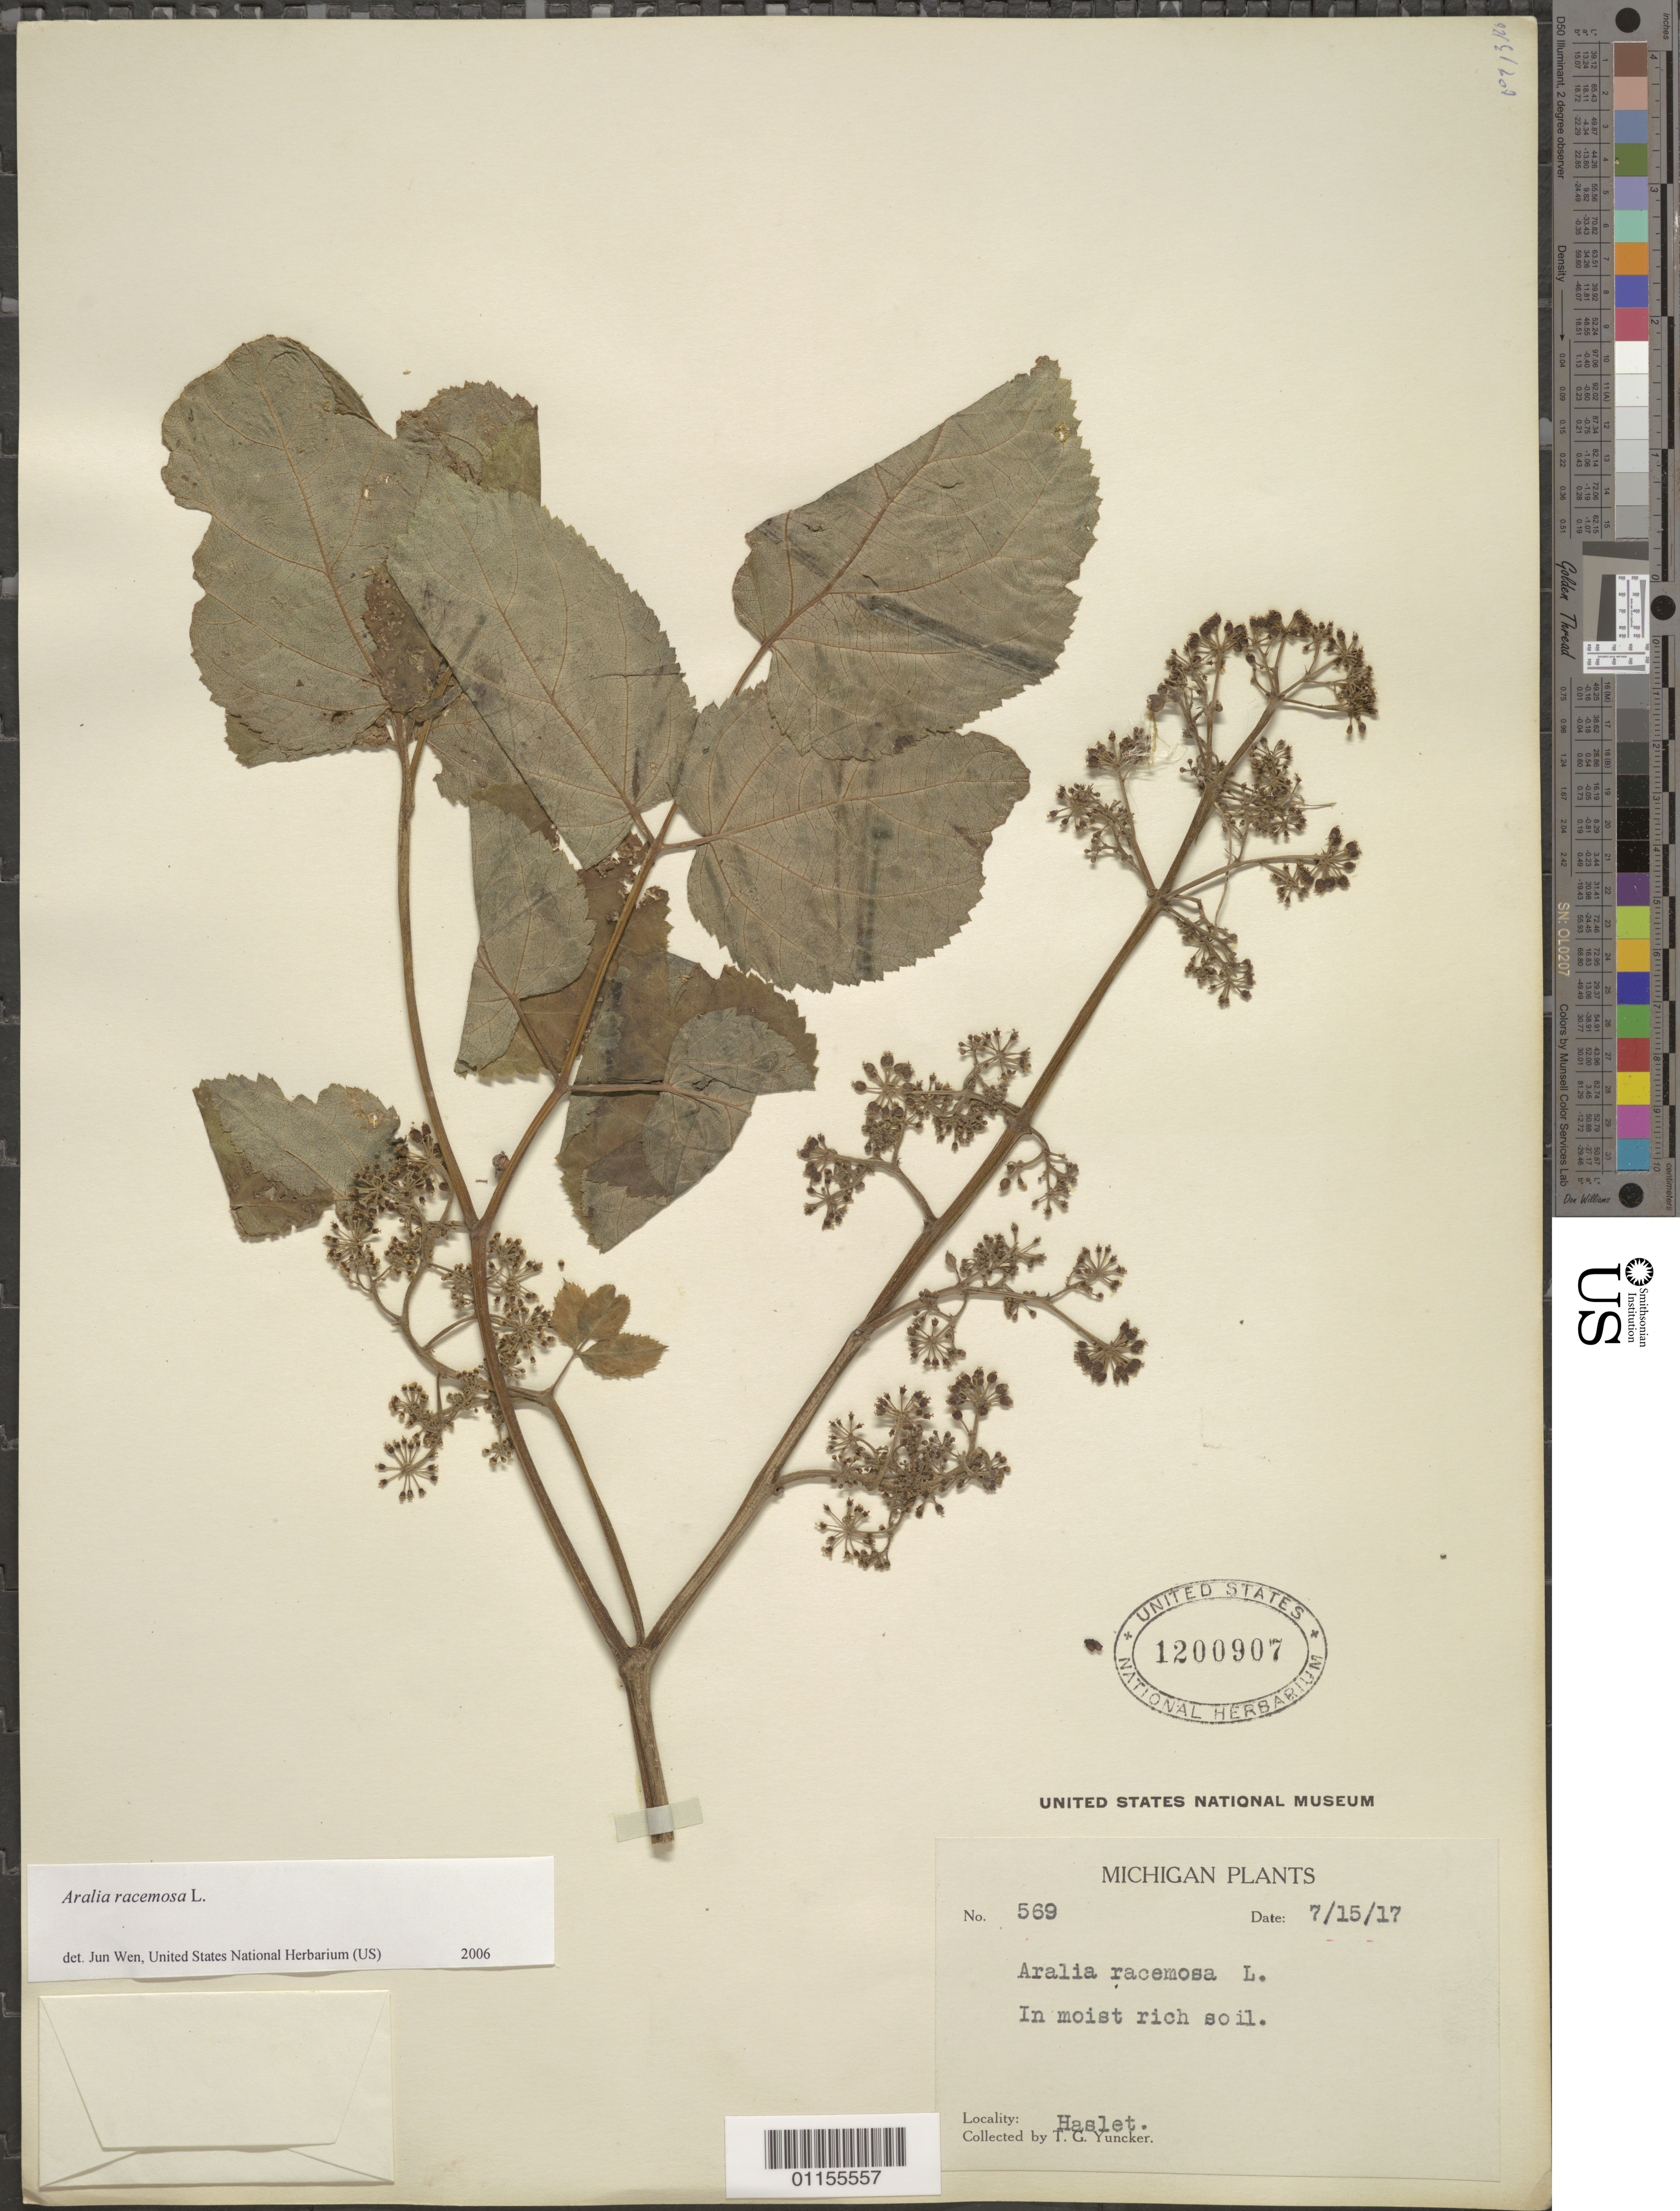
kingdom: Plantae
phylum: Tracheophyta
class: Magnoliopsida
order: Apiales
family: Araliaceae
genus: Aralia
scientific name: Aralia racemosa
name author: L.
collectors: T. G. Yuncker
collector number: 569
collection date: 1917-07-15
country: United States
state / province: Michigan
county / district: Ingham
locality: Haslett.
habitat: In moist rich soil.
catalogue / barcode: US 1200907